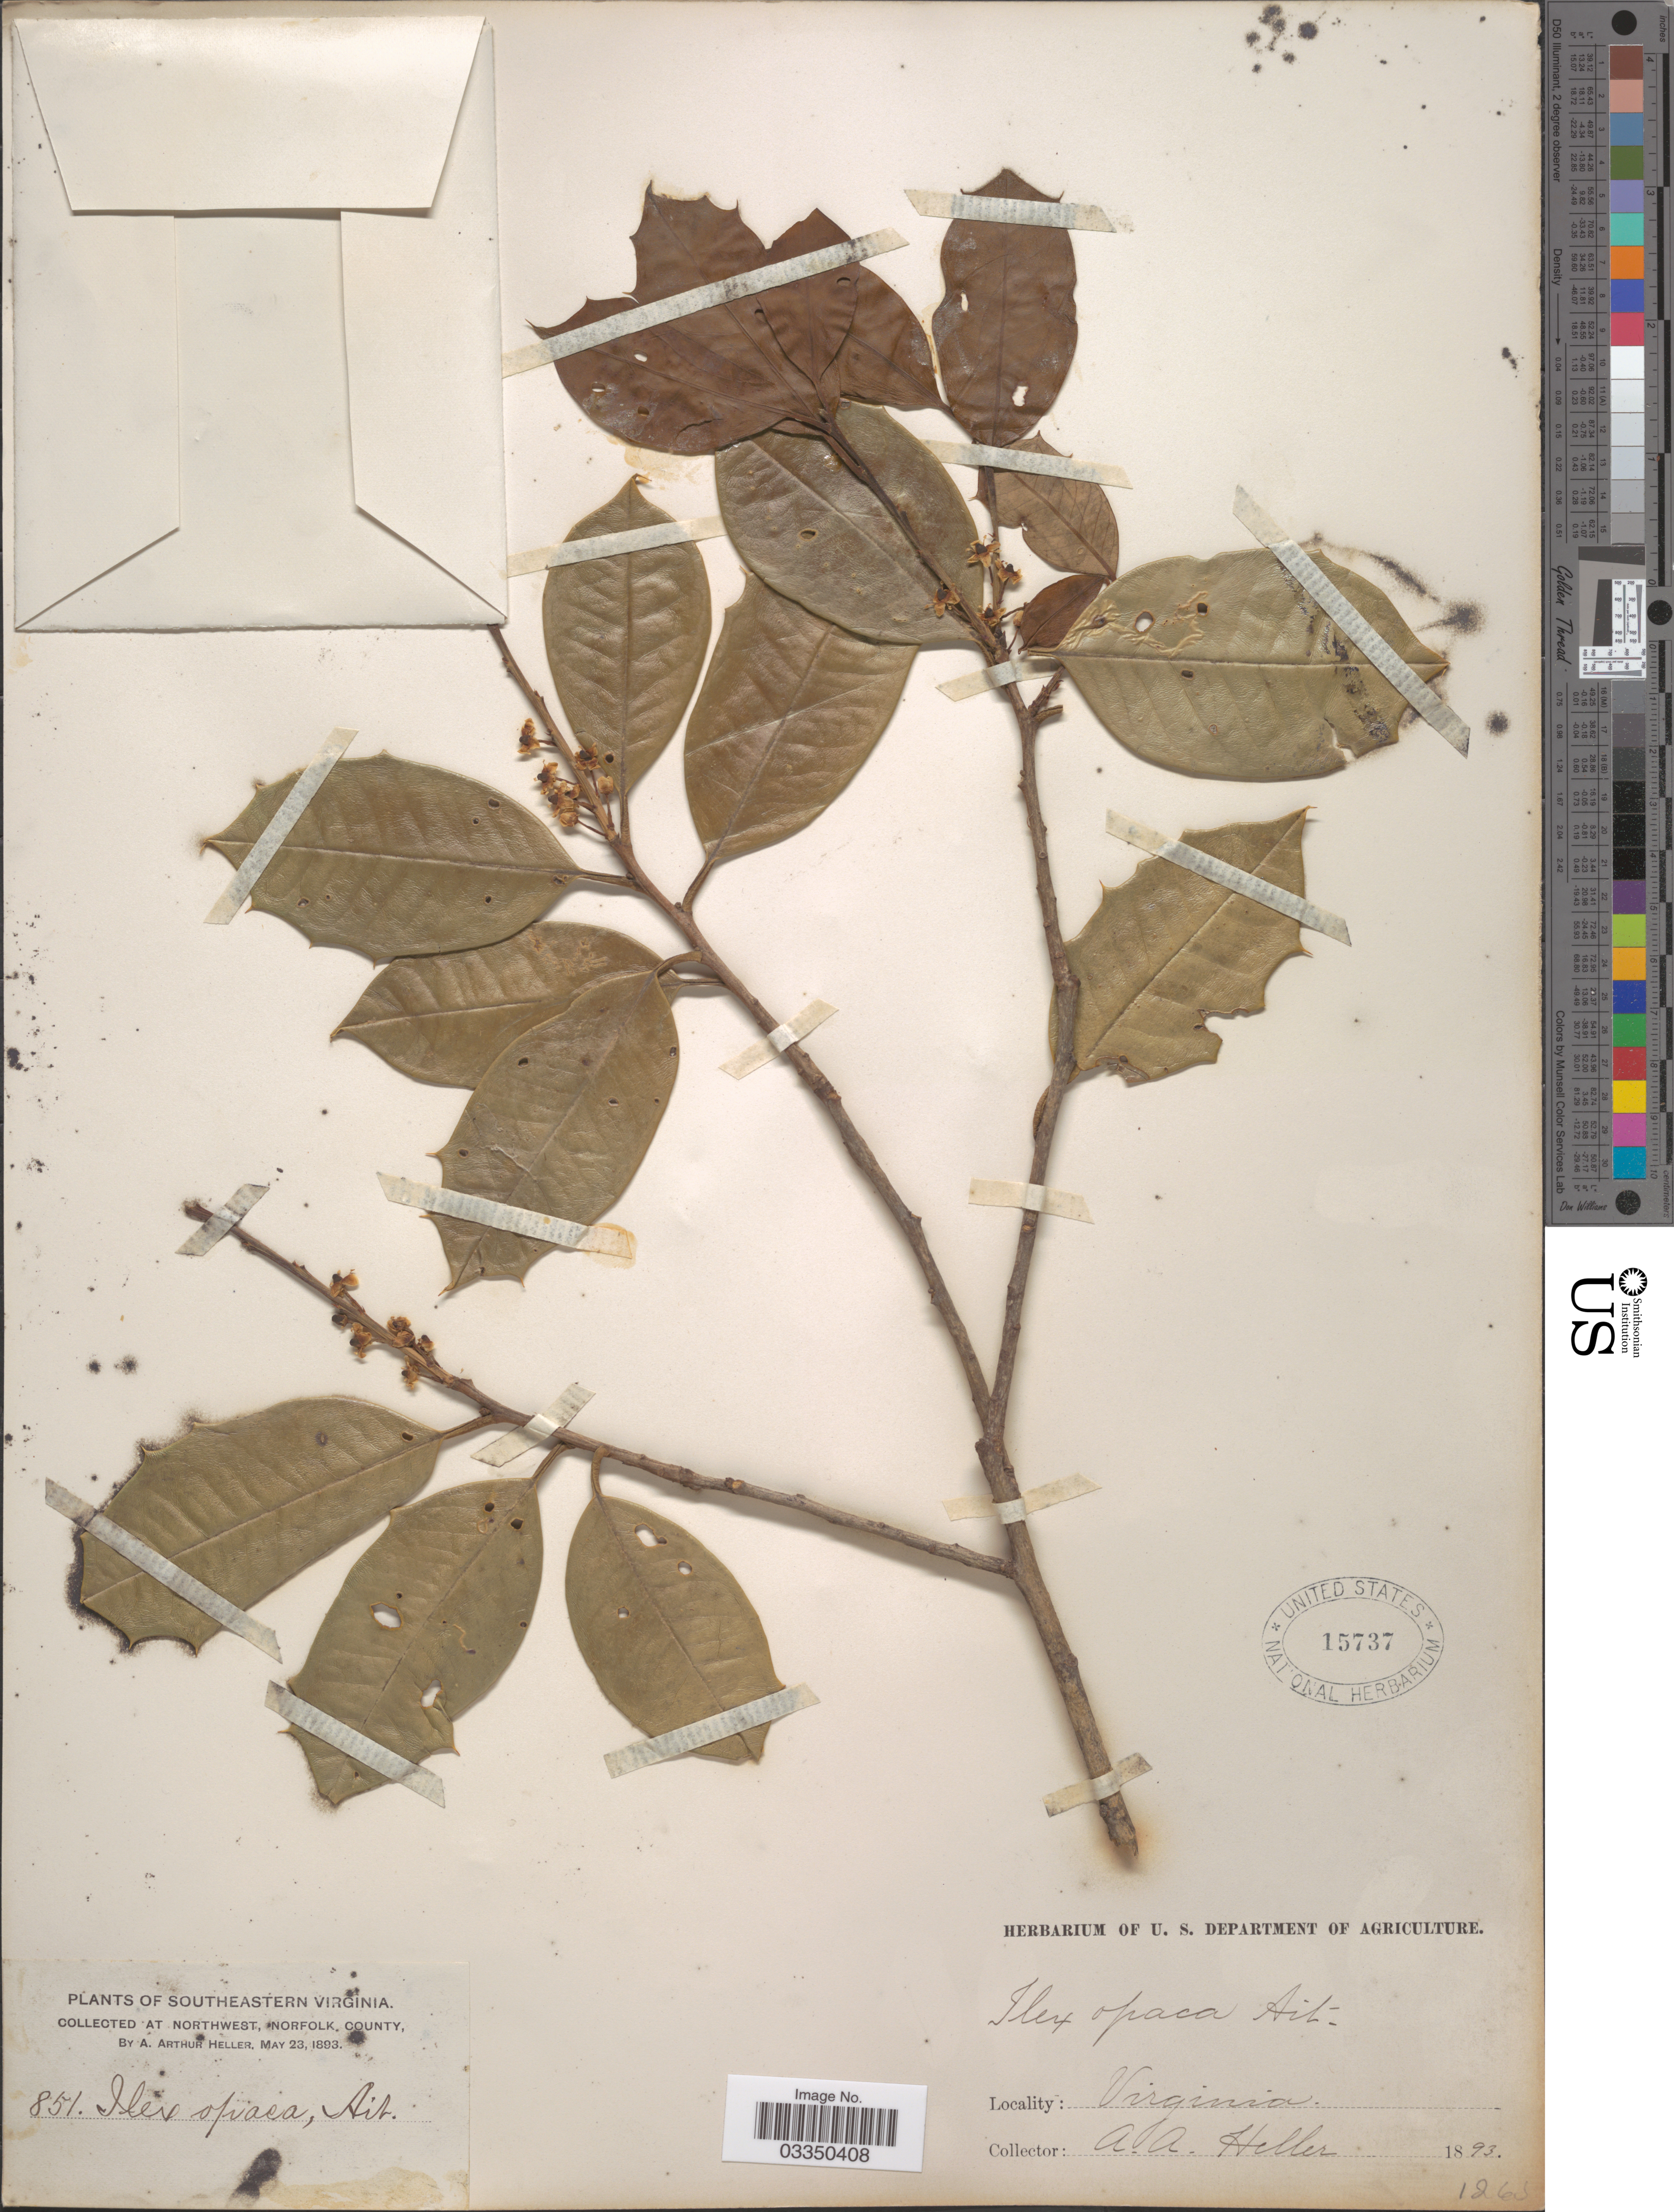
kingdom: Plantae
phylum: Tracheophyta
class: Magnoliopsida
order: Aquifoliales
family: Aquifoliaceae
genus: Ilex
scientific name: Ilex opaca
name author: Aiton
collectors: A. A. Heller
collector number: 851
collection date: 1893-05-23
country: United States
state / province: Virginia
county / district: City of Norfolk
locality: Southeastern Virginia. At Northwest, Norfolk County.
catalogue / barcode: US 15737